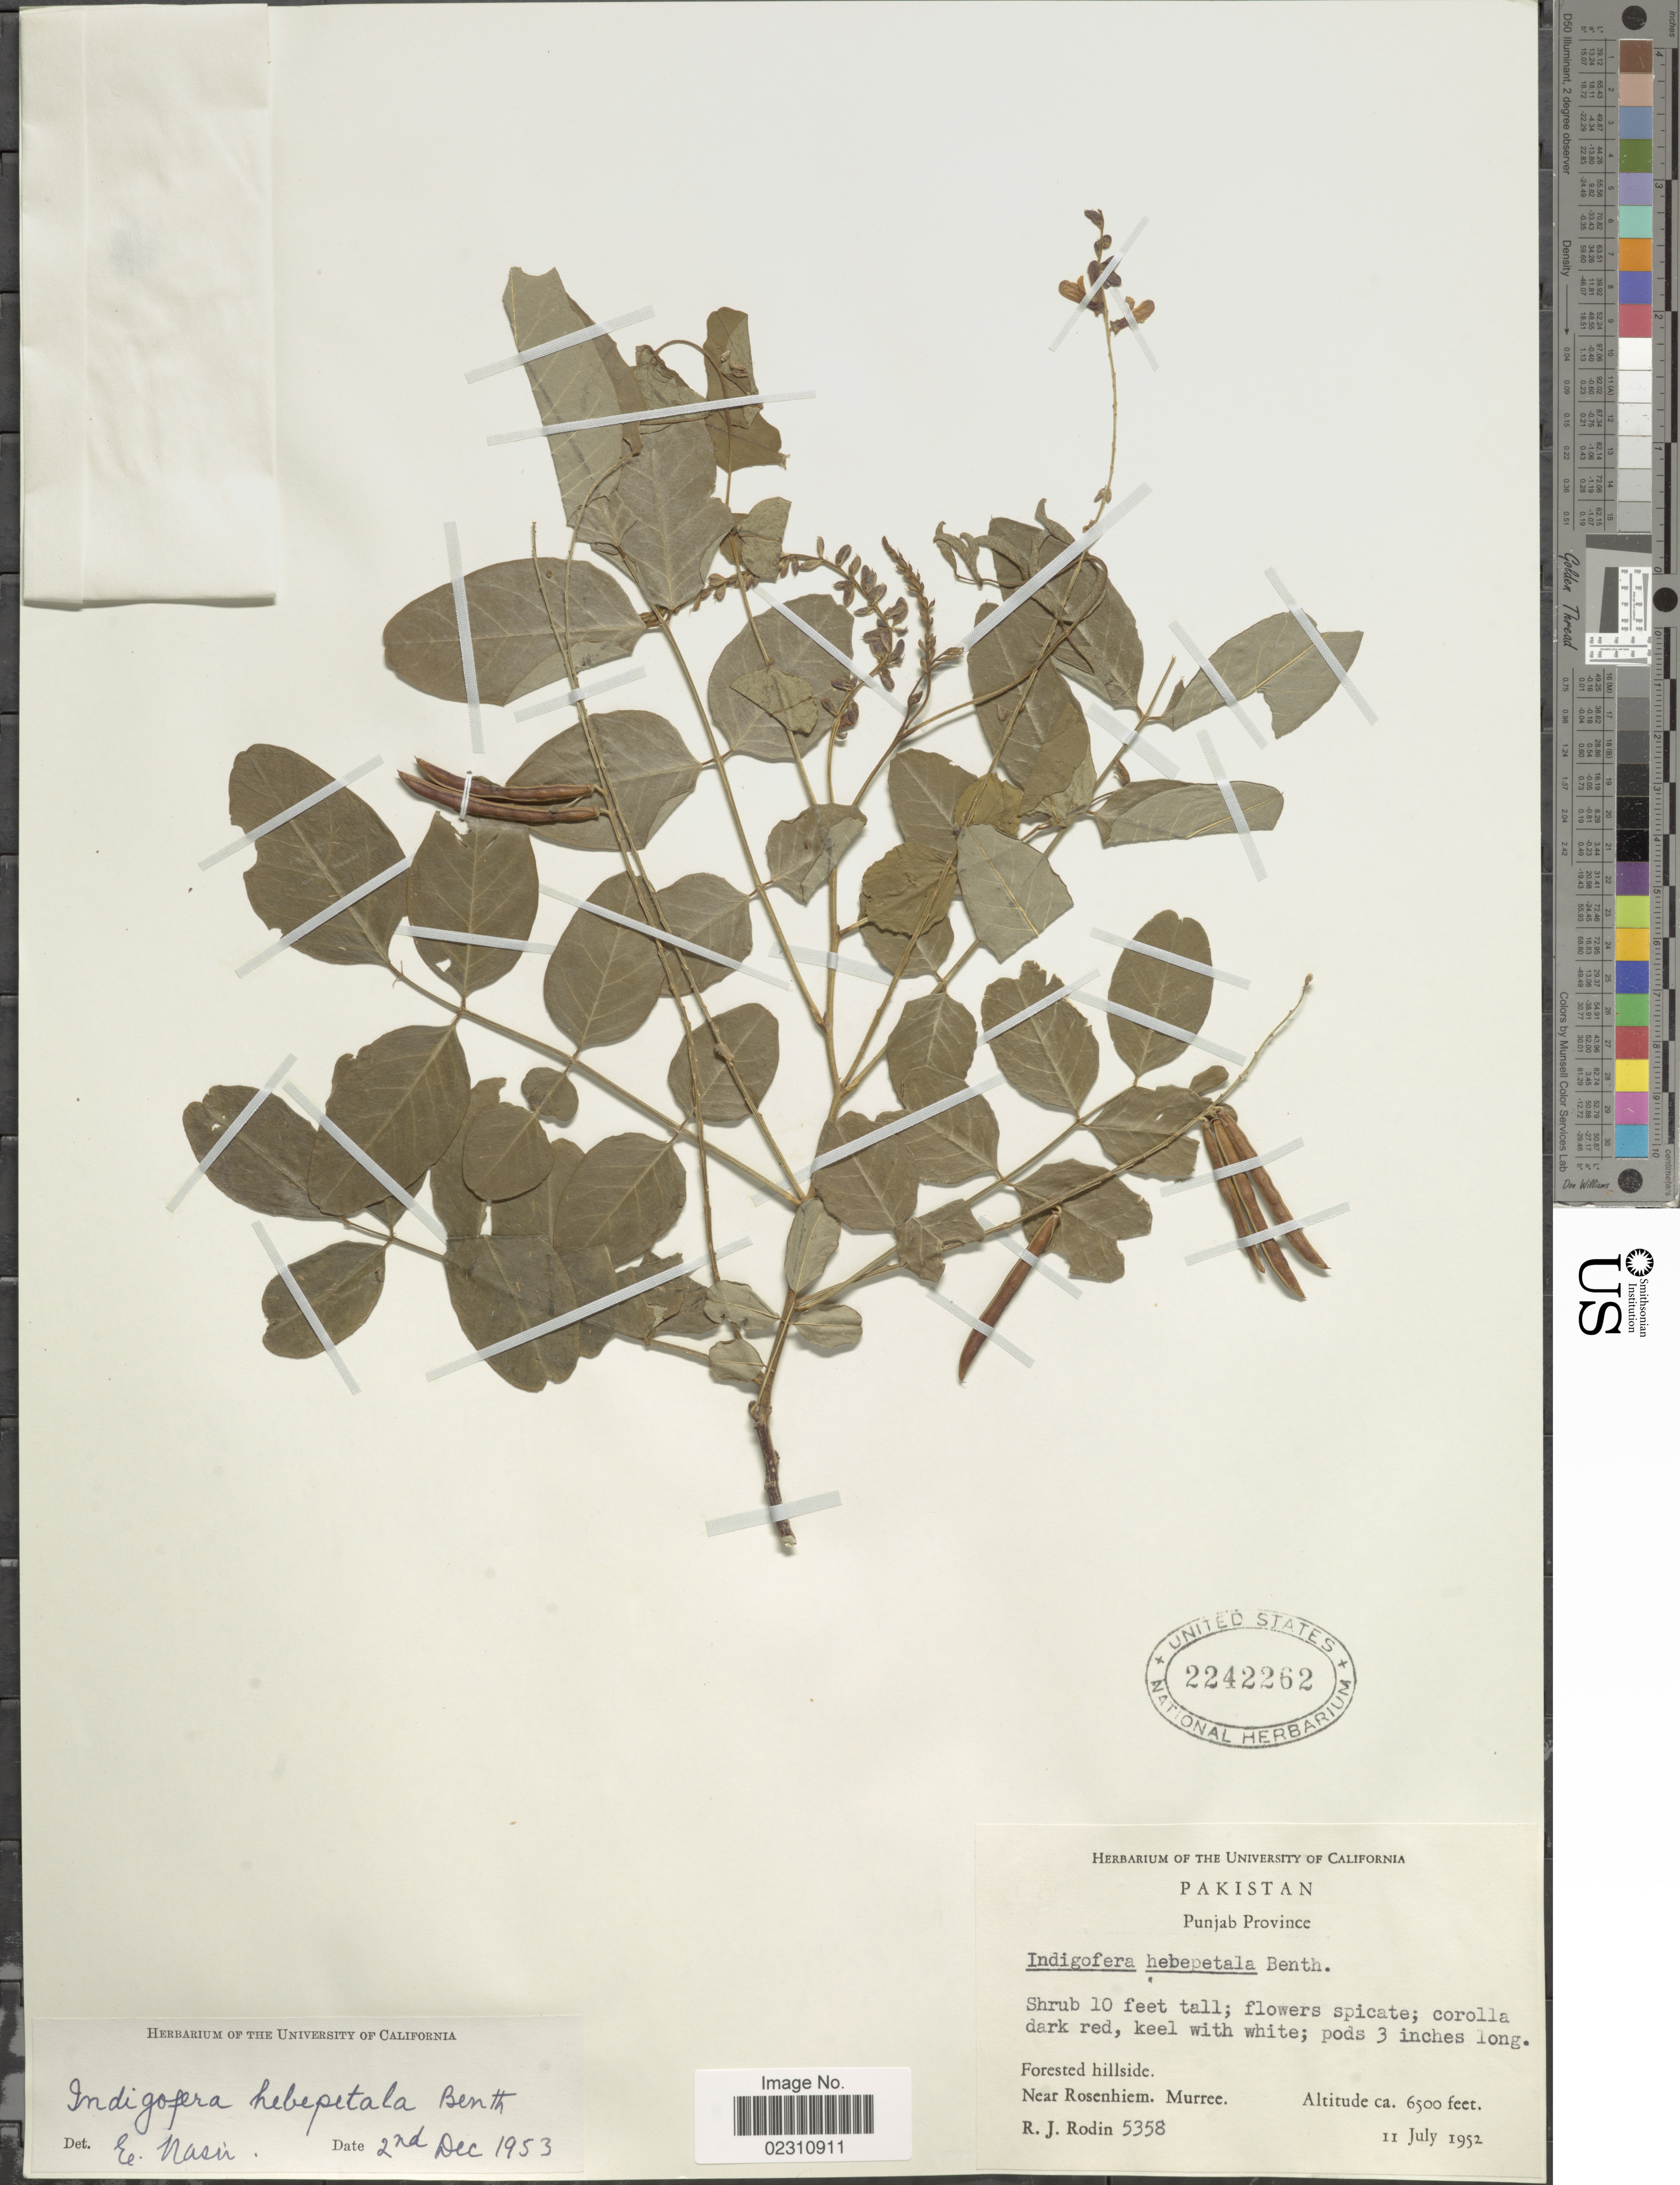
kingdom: Plantae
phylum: Tracheophyta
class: Magnoliopsida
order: Fabales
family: Fabaceae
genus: Indigofera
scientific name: Indigofera hebepetala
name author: Baker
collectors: R. J. Rodin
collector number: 5358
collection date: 1952-07-11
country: Pakistan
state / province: Punjab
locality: Pakistan, Punjab Province, Forested hillside, Near Rosenhiem. Murree.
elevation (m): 1981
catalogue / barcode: US 2242262